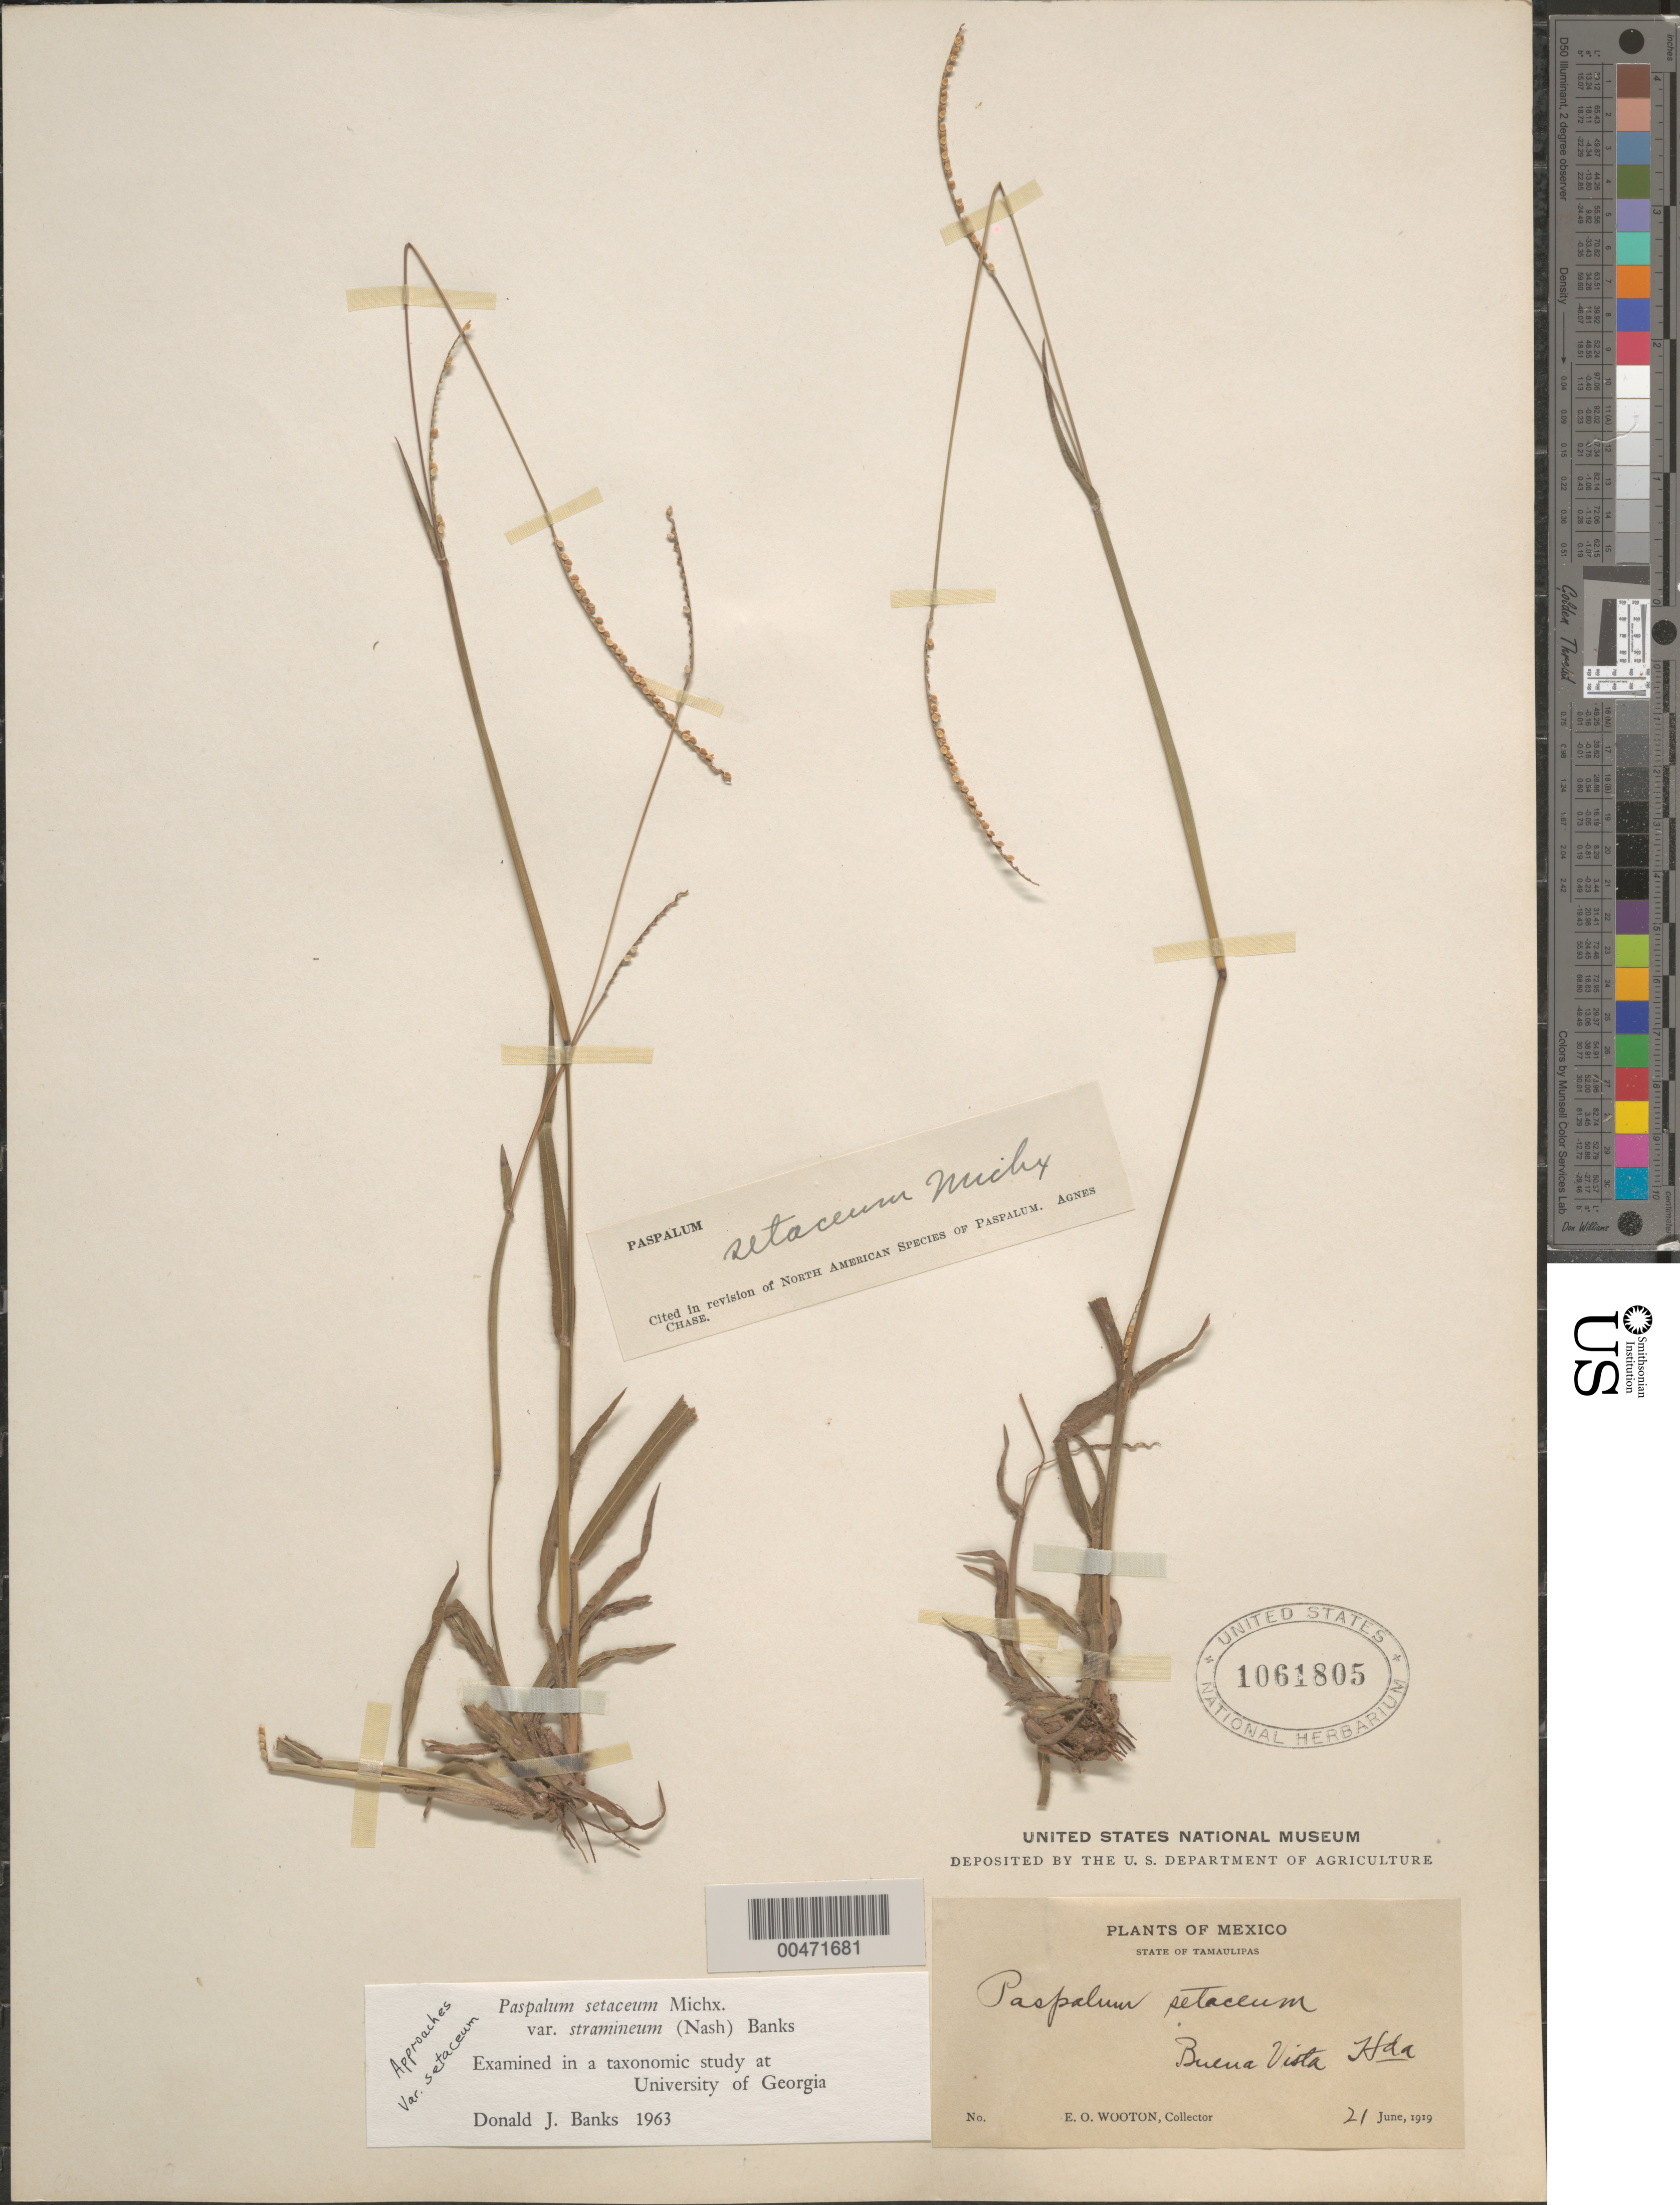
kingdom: Plantae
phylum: Tracheophyta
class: Liliopsida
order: Poales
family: Poaceae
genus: Paspalum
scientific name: Paspalum setaceum var. stramineum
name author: (Nash) D.J. Banks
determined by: Banks, D. J.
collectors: E. O. Wooton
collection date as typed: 21 Jun 1919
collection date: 1919-06-21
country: Mexico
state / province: Tamaulipas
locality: Buena Vista Hda.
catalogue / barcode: US 1061805